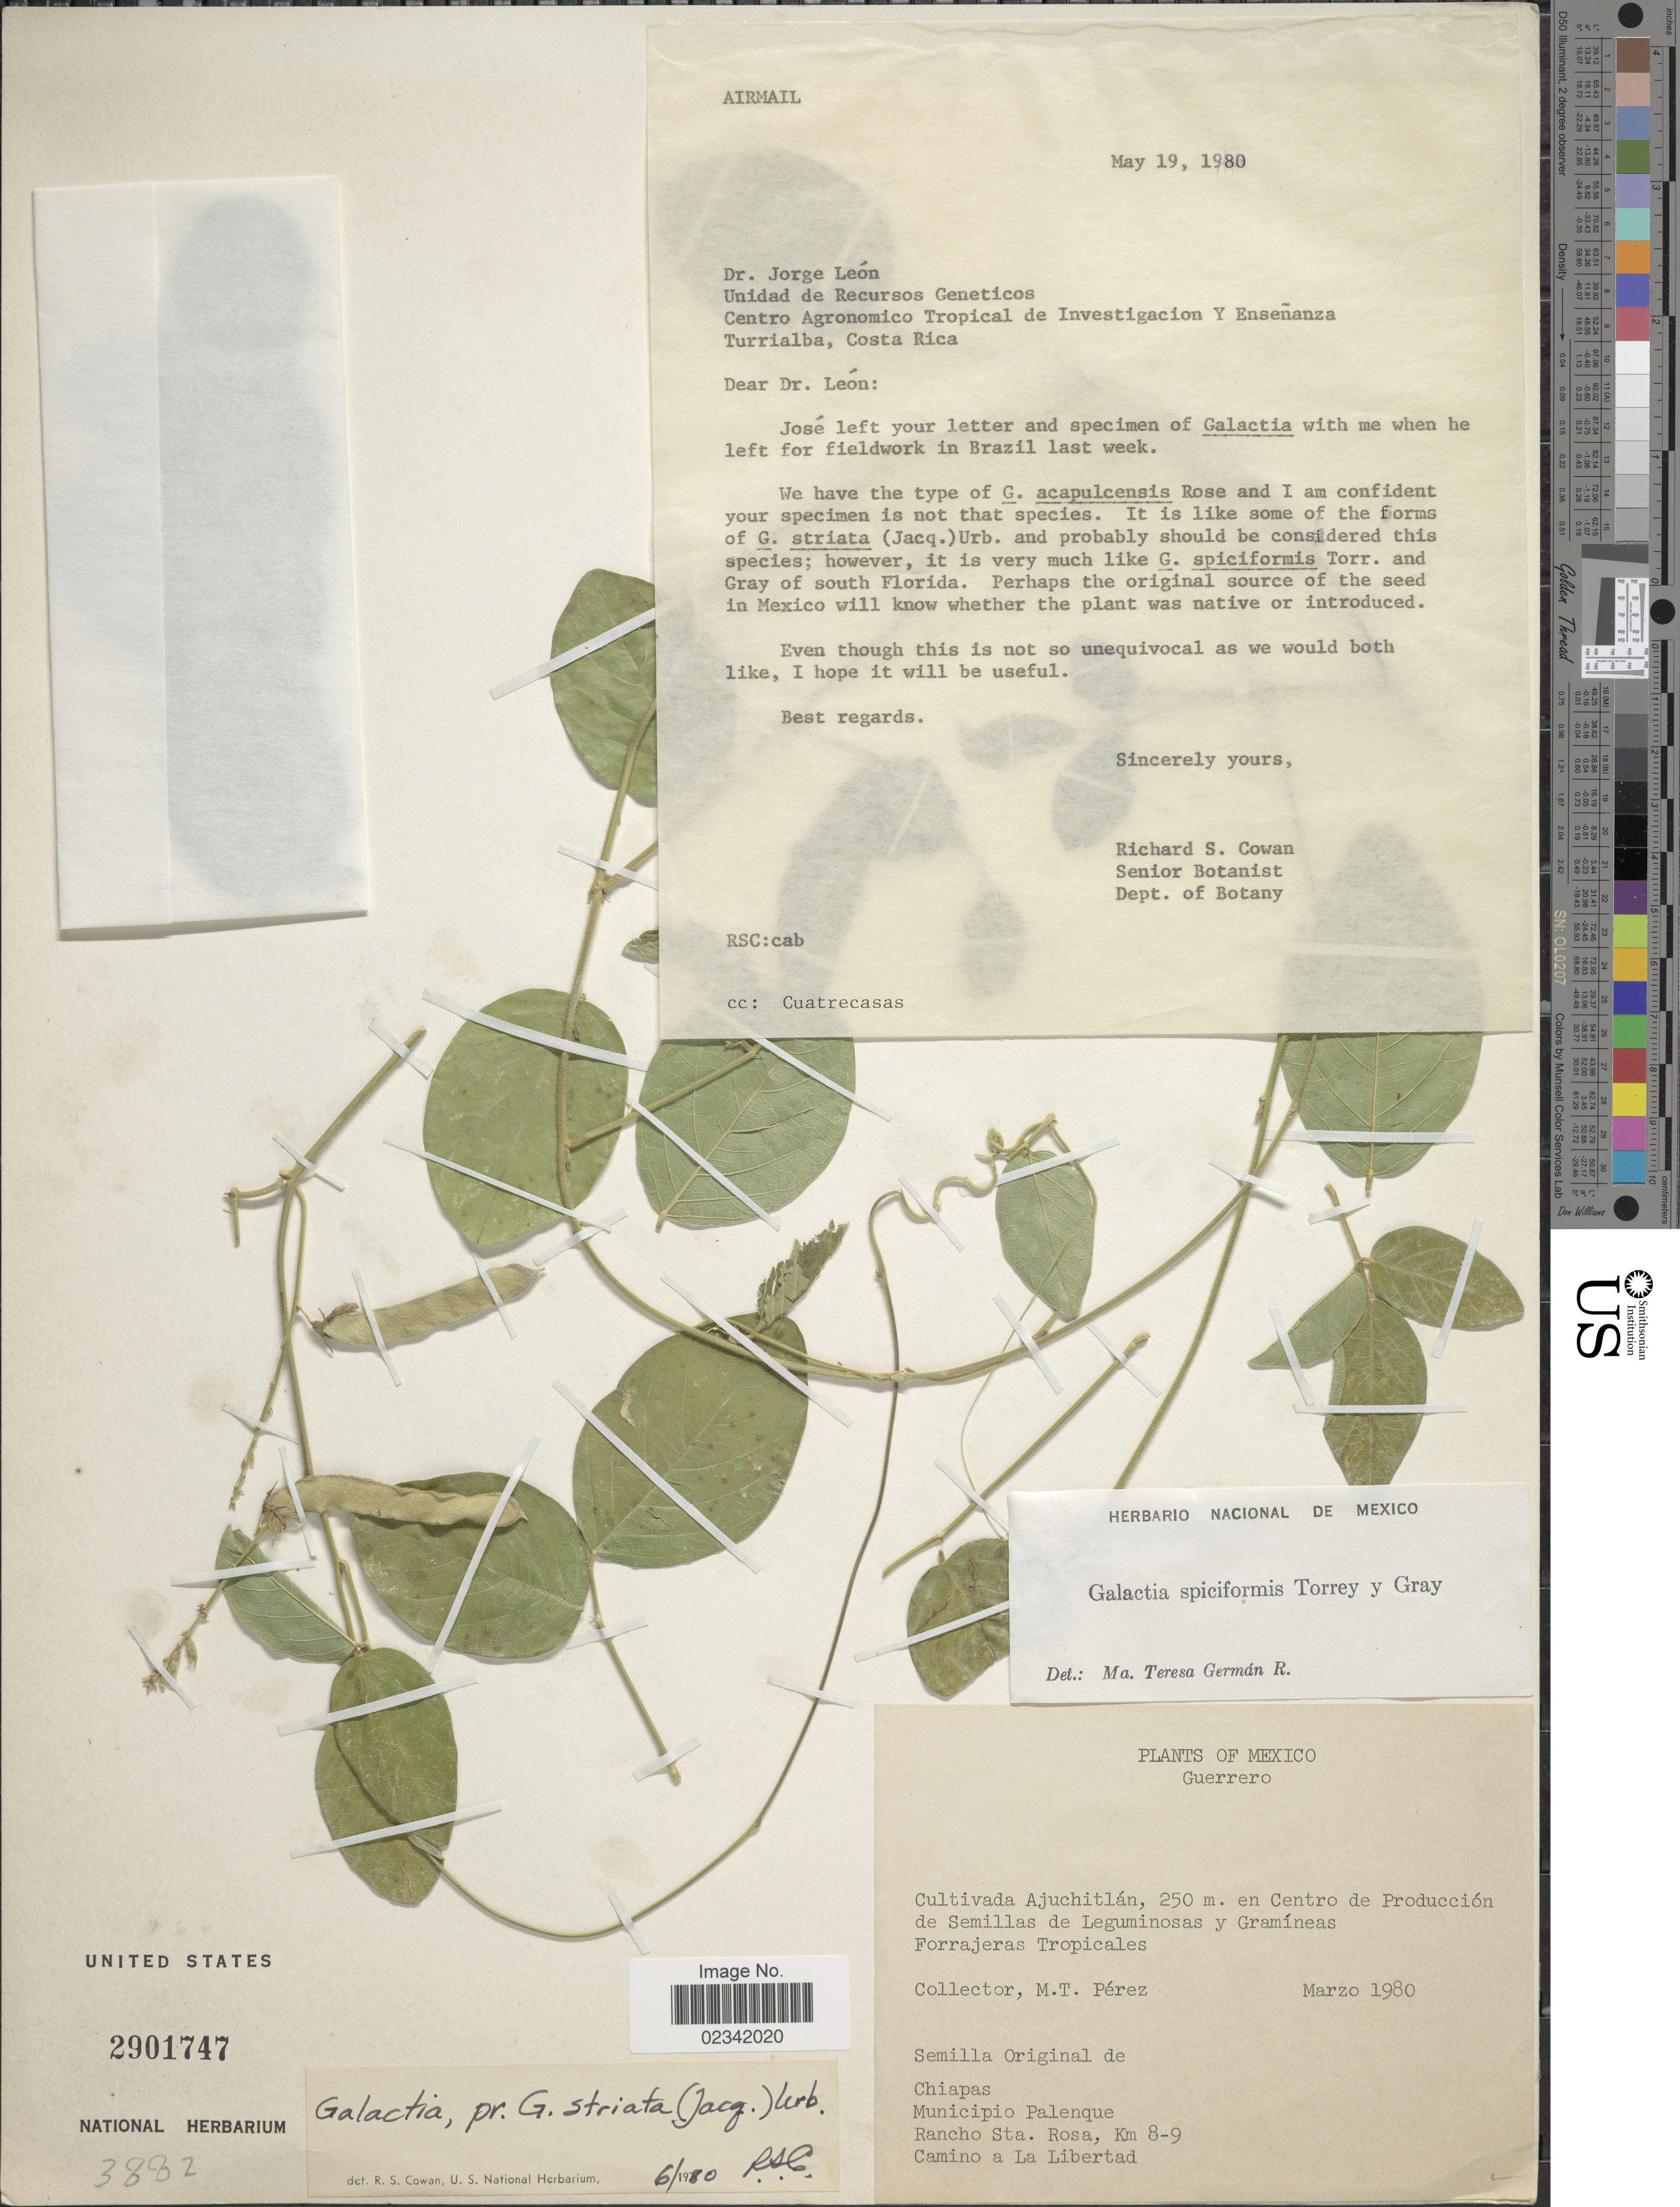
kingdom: Plantae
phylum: Tracheophyta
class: Magnoliopsida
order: Fabales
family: Fabaceae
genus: Galactia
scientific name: Galactia spiciformis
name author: Torr. & A. Gray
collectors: M. Perez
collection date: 1980-03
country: Mexico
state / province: Chiapas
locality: Guerrero, Semilla Original de Chiapas, Municipio Palenque, Rancho Sta. Km 8-9, Camino a La Libertad, Guerrero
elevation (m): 250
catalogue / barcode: US 2901747